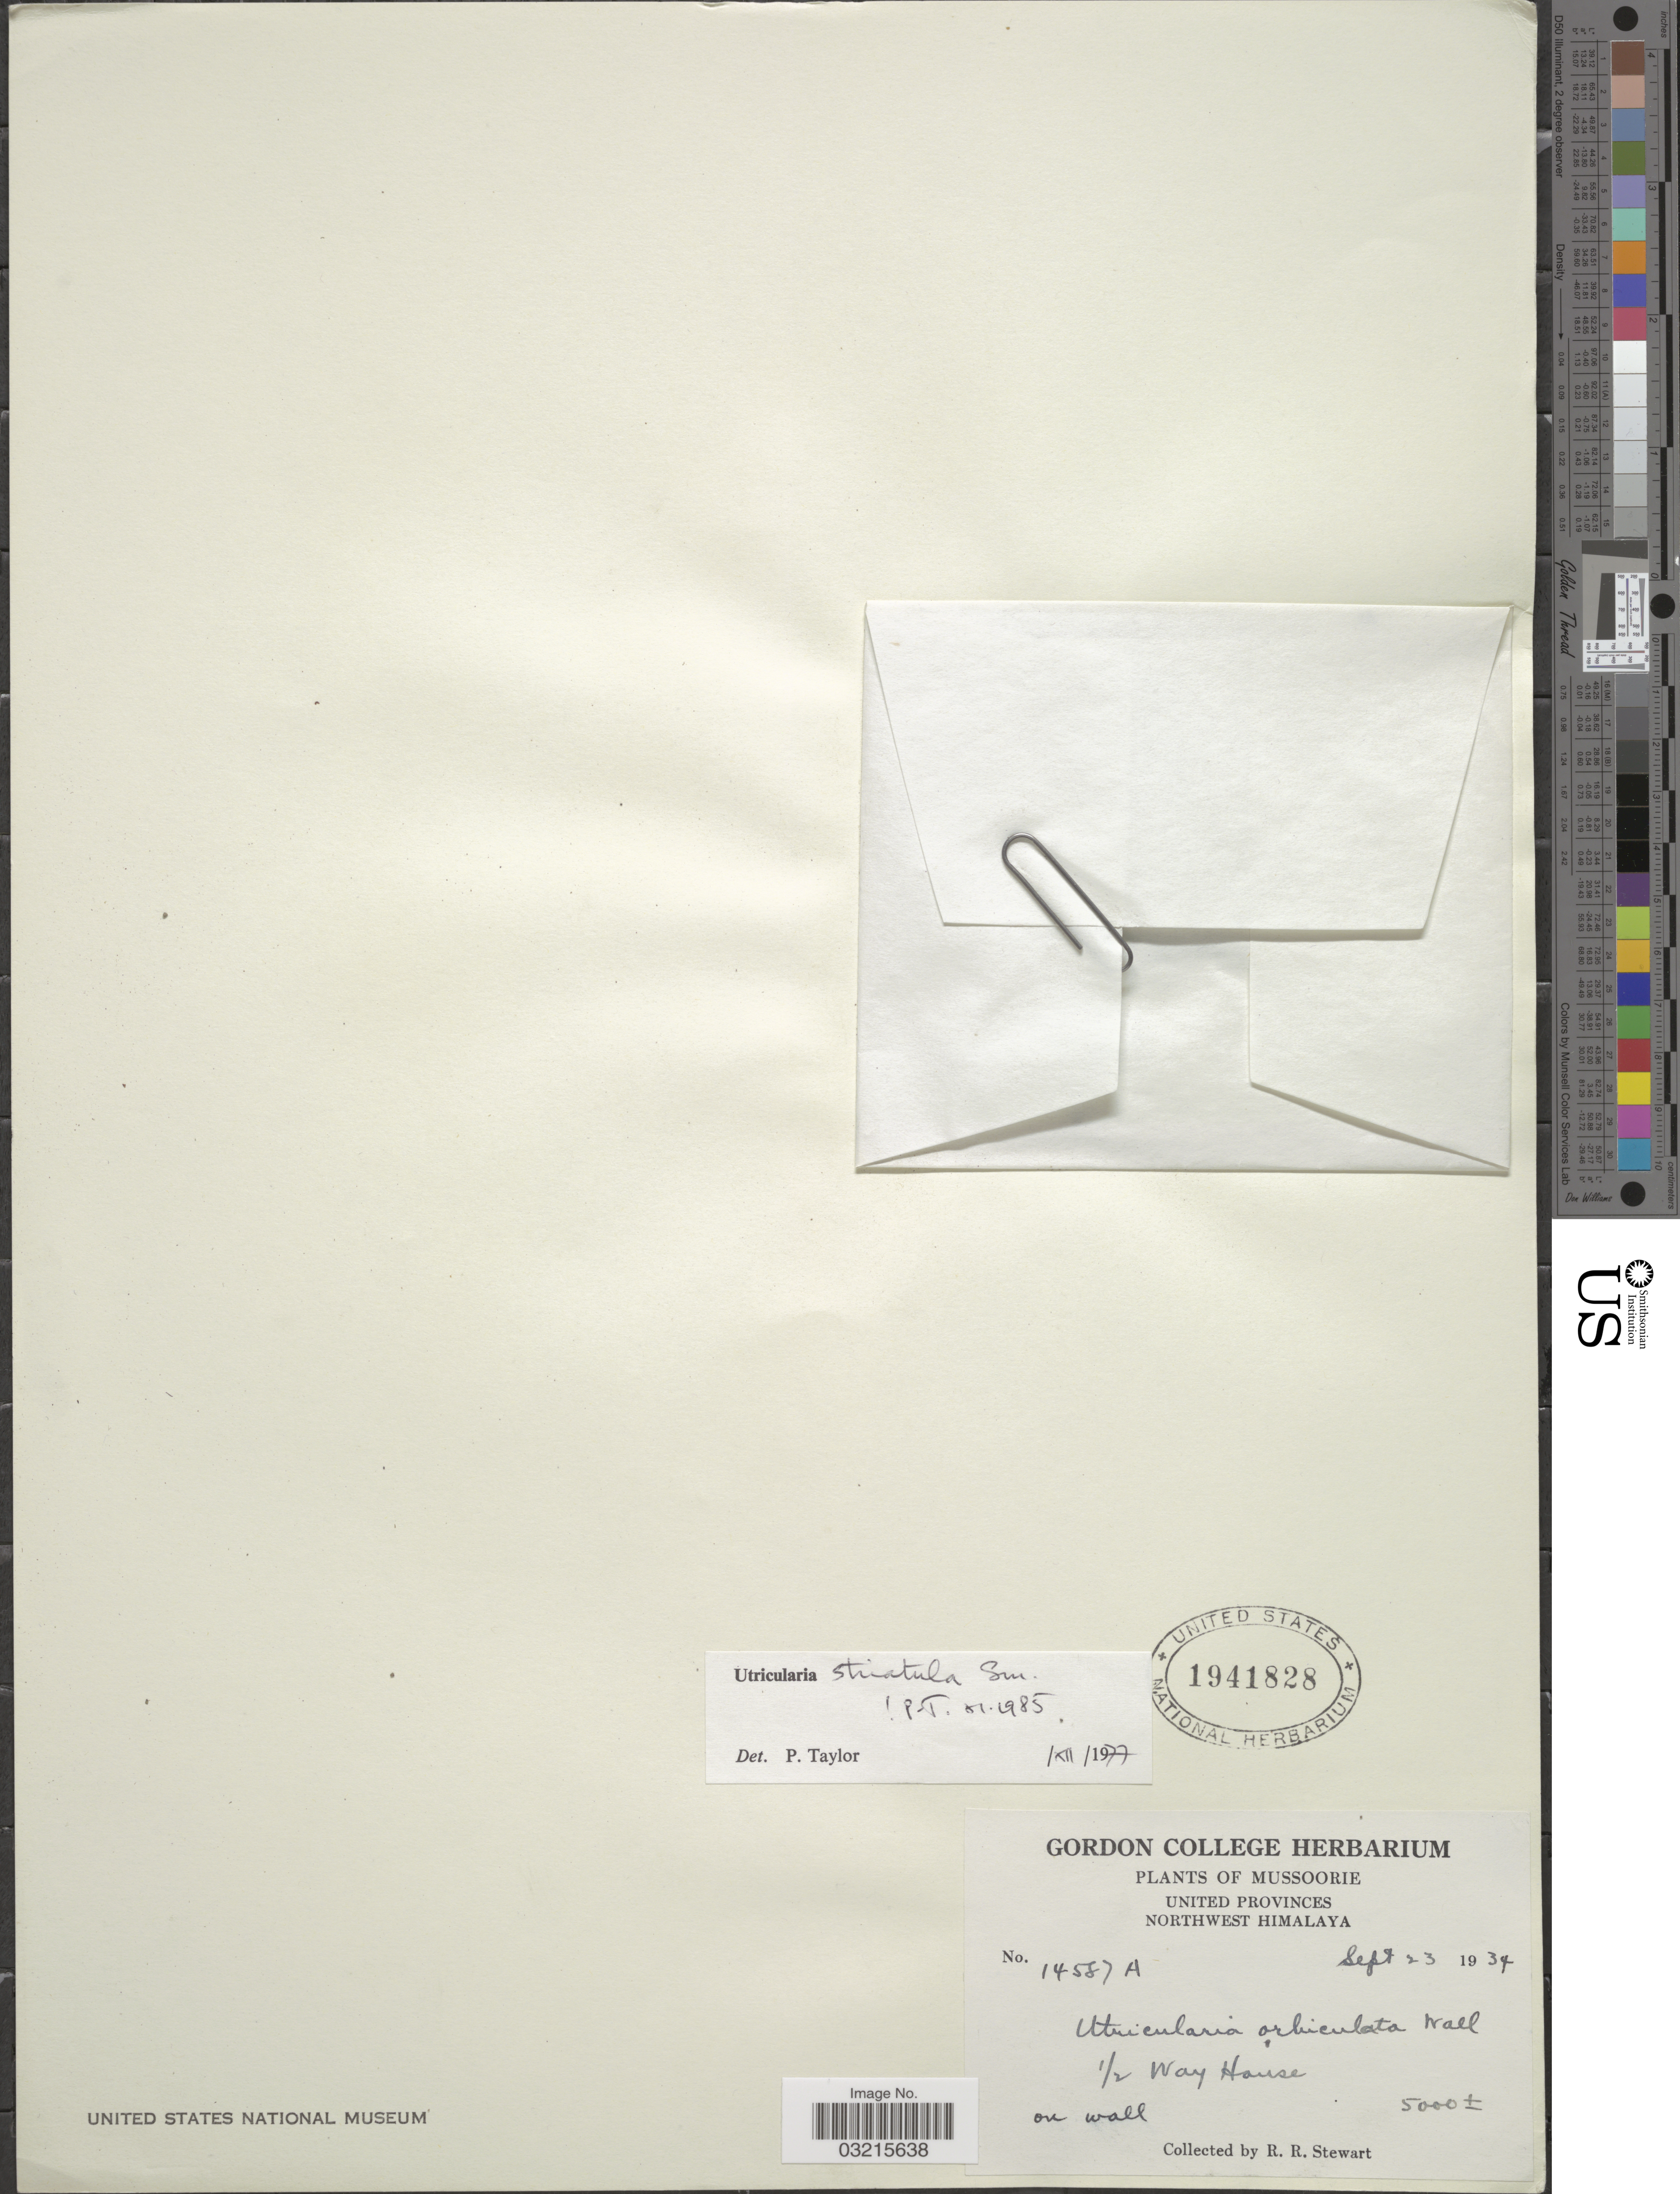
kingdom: Plantae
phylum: Tracheophyta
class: Magnoliopsida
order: Lamiales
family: Lentibulariaceae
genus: Utricularia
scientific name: Utricularia striatula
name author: Sm.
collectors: R. Stewart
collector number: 14587A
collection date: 1934-09-23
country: India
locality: Mussoorie, United Provinces, Northwest Himalaya, ½ Way House on wall.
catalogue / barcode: US 1941828